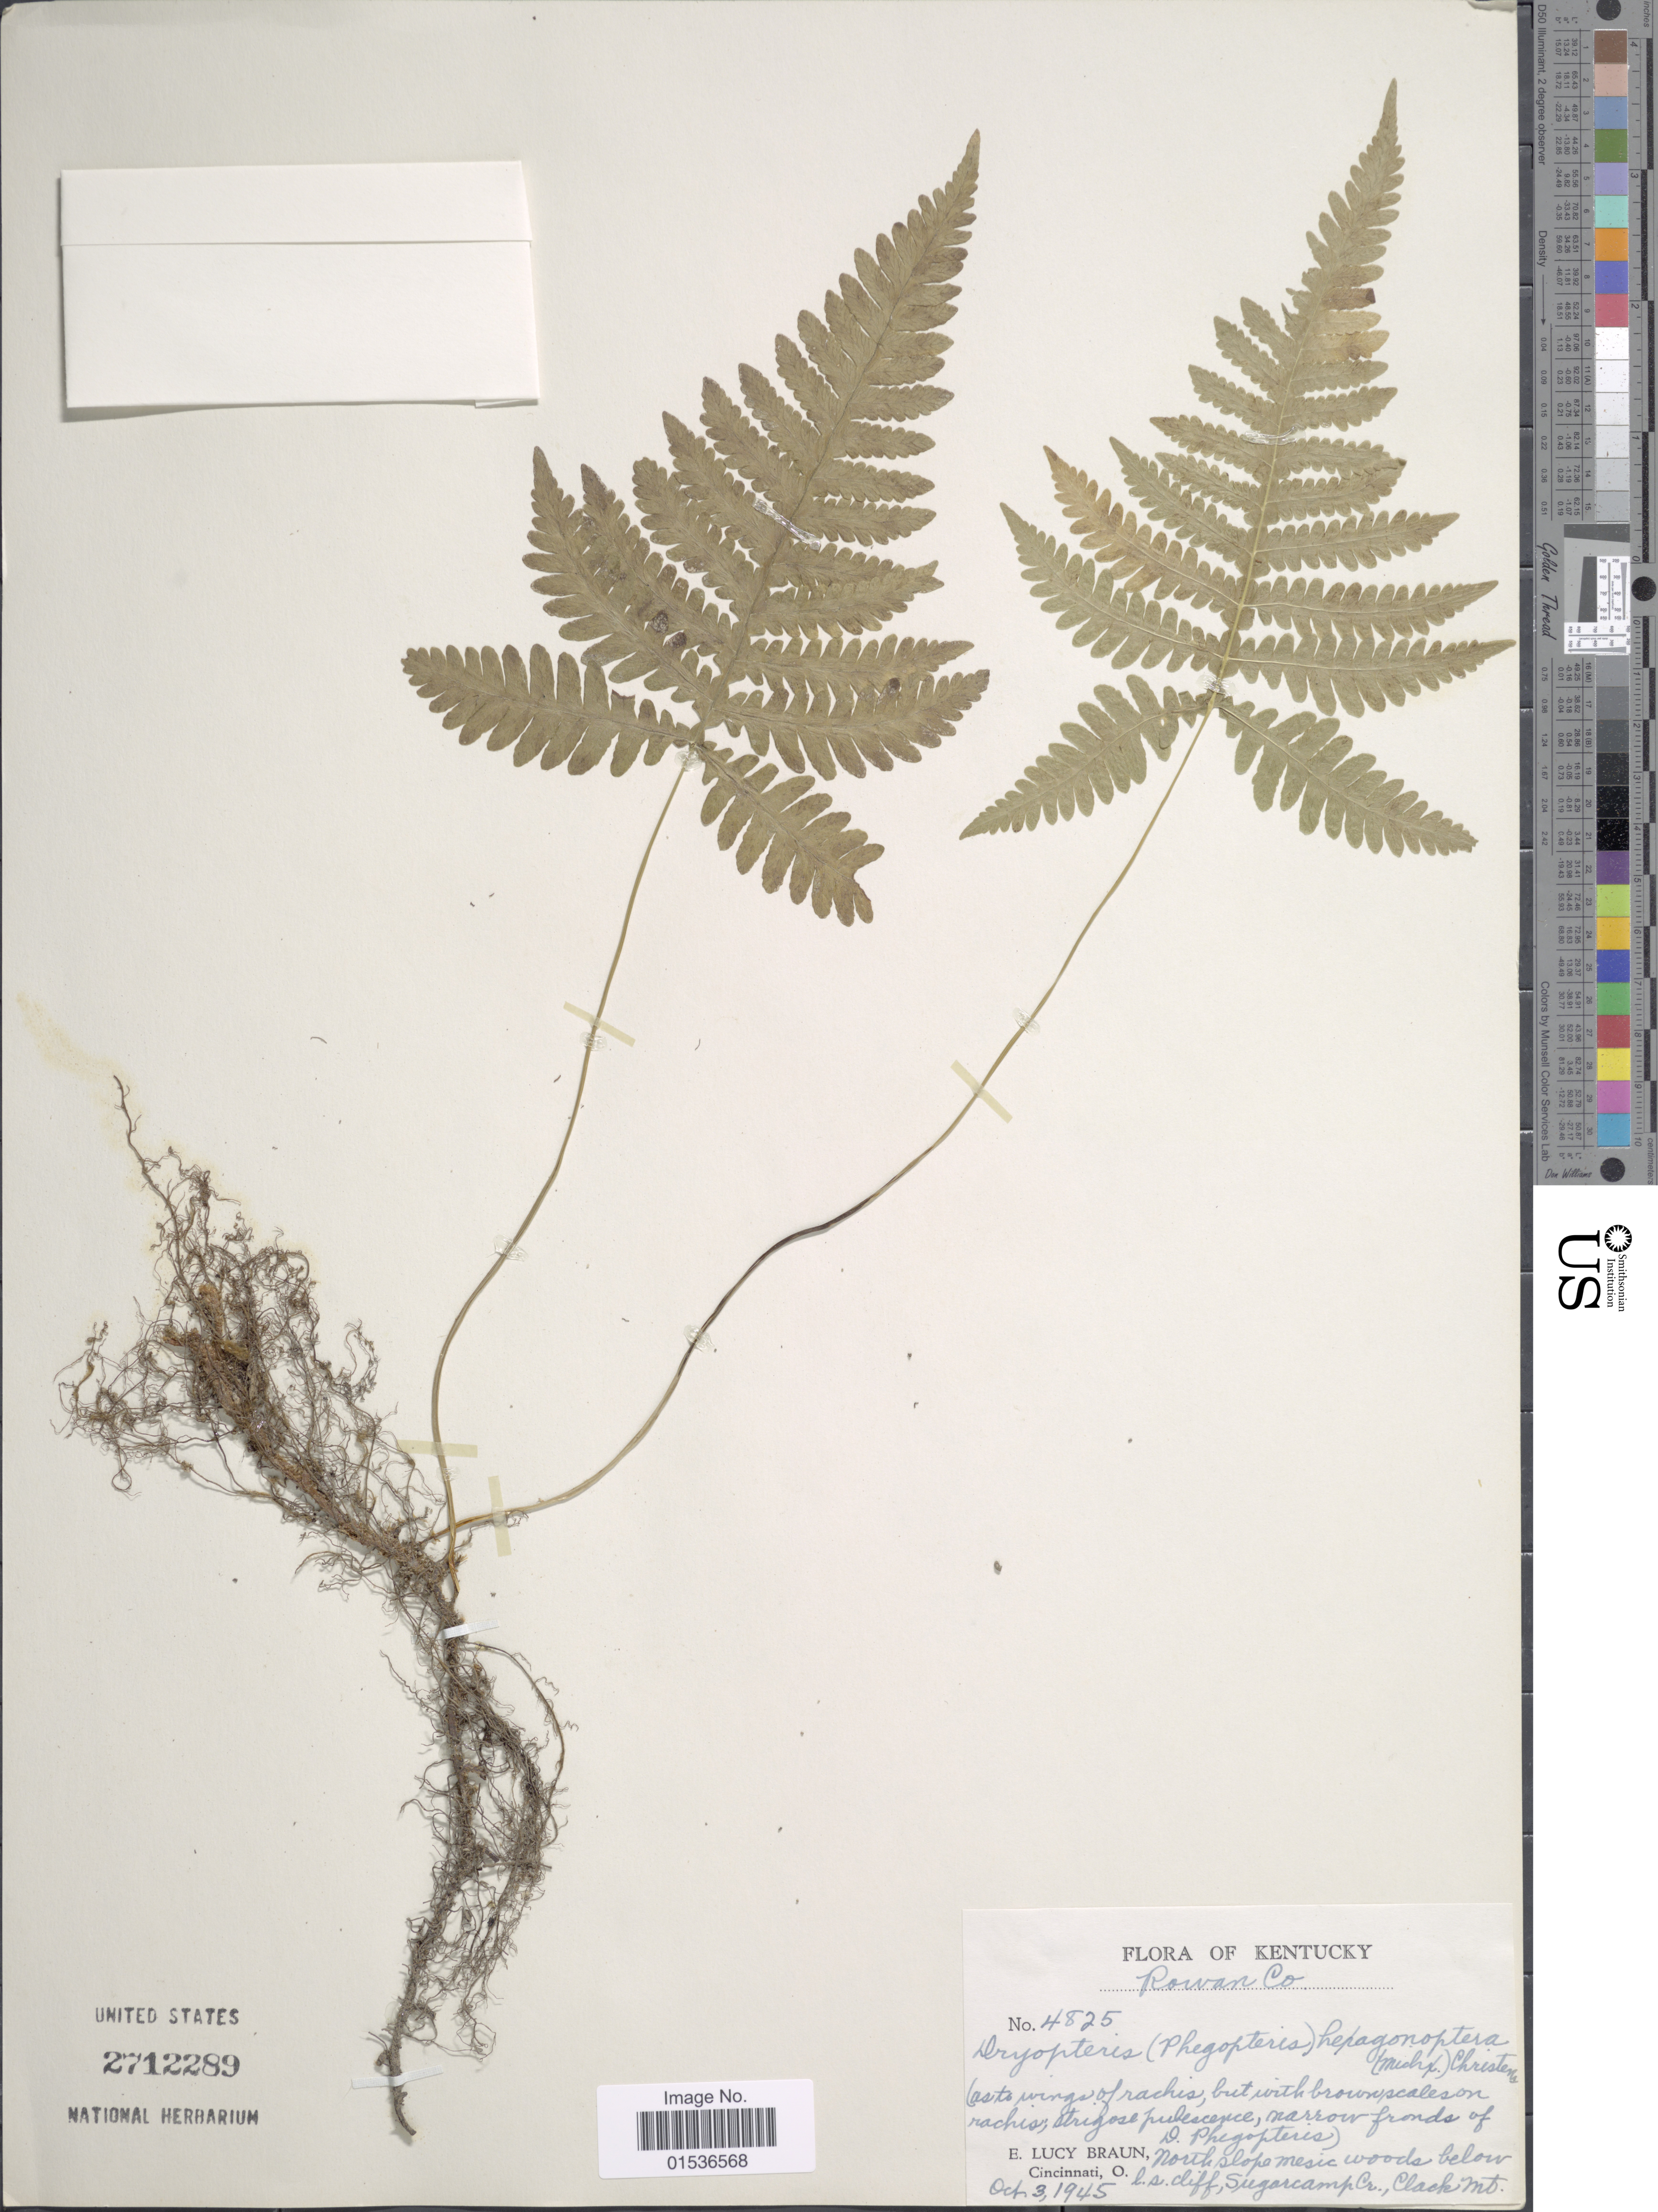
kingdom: Plantae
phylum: Tracheophyta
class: Polypodiopsida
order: Polypodiales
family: Thelypteridaceae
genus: Phegopteris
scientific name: Phegopteris hexagonoptera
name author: (Michx.) Fée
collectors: E. L. Braun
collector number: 4825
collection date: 1945-10-03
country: United States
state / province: Kentucky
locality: Kentucky, Rowan Co.North slope mesic woods below l.s. cliff, Sugarcamp Cr. Clack Mt.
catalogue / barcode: US 2712289